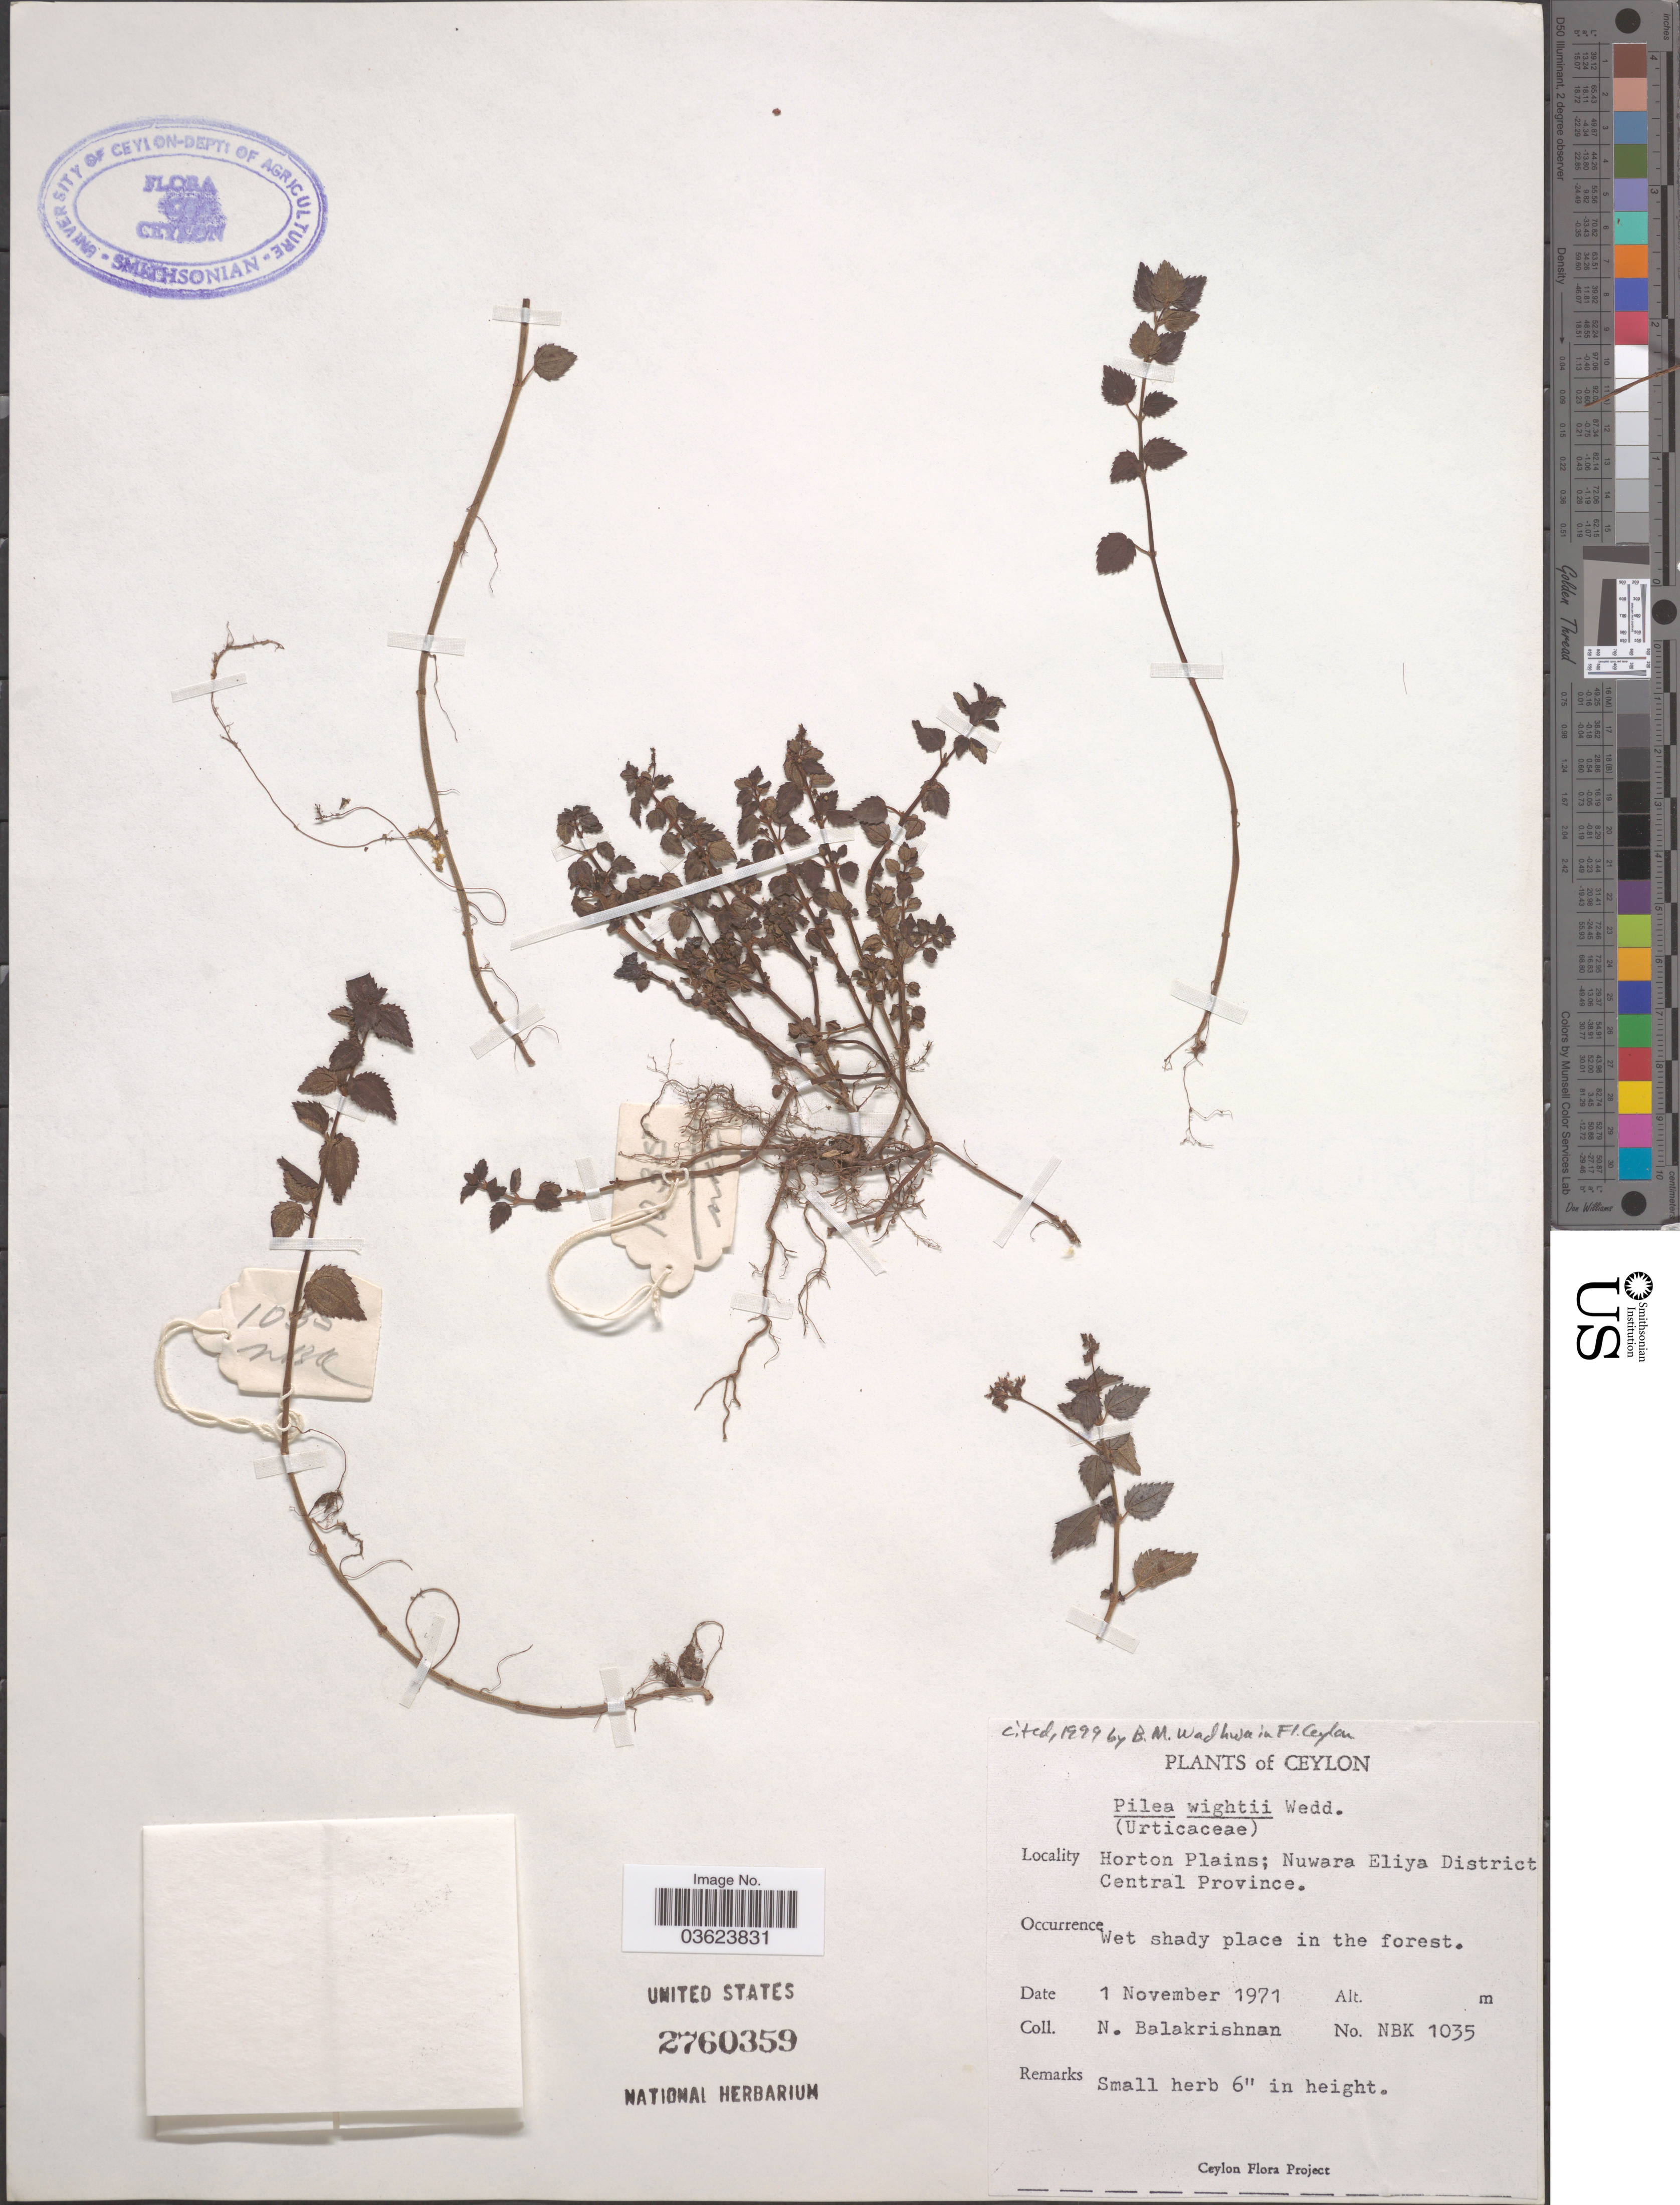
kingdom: Plantae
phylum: Tracheophyta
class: Magnoliopsida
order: Rosales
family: Urticaceae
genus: Pilea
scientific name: Pilea wightii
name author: Wedd.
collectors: N. Balakrishnan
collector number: NBK1035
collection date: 1971-11-01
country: Sri Lanka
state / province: Central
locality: Ceylon. Horton Plains; Nuwara Eliya District.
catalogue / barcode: US 2760359